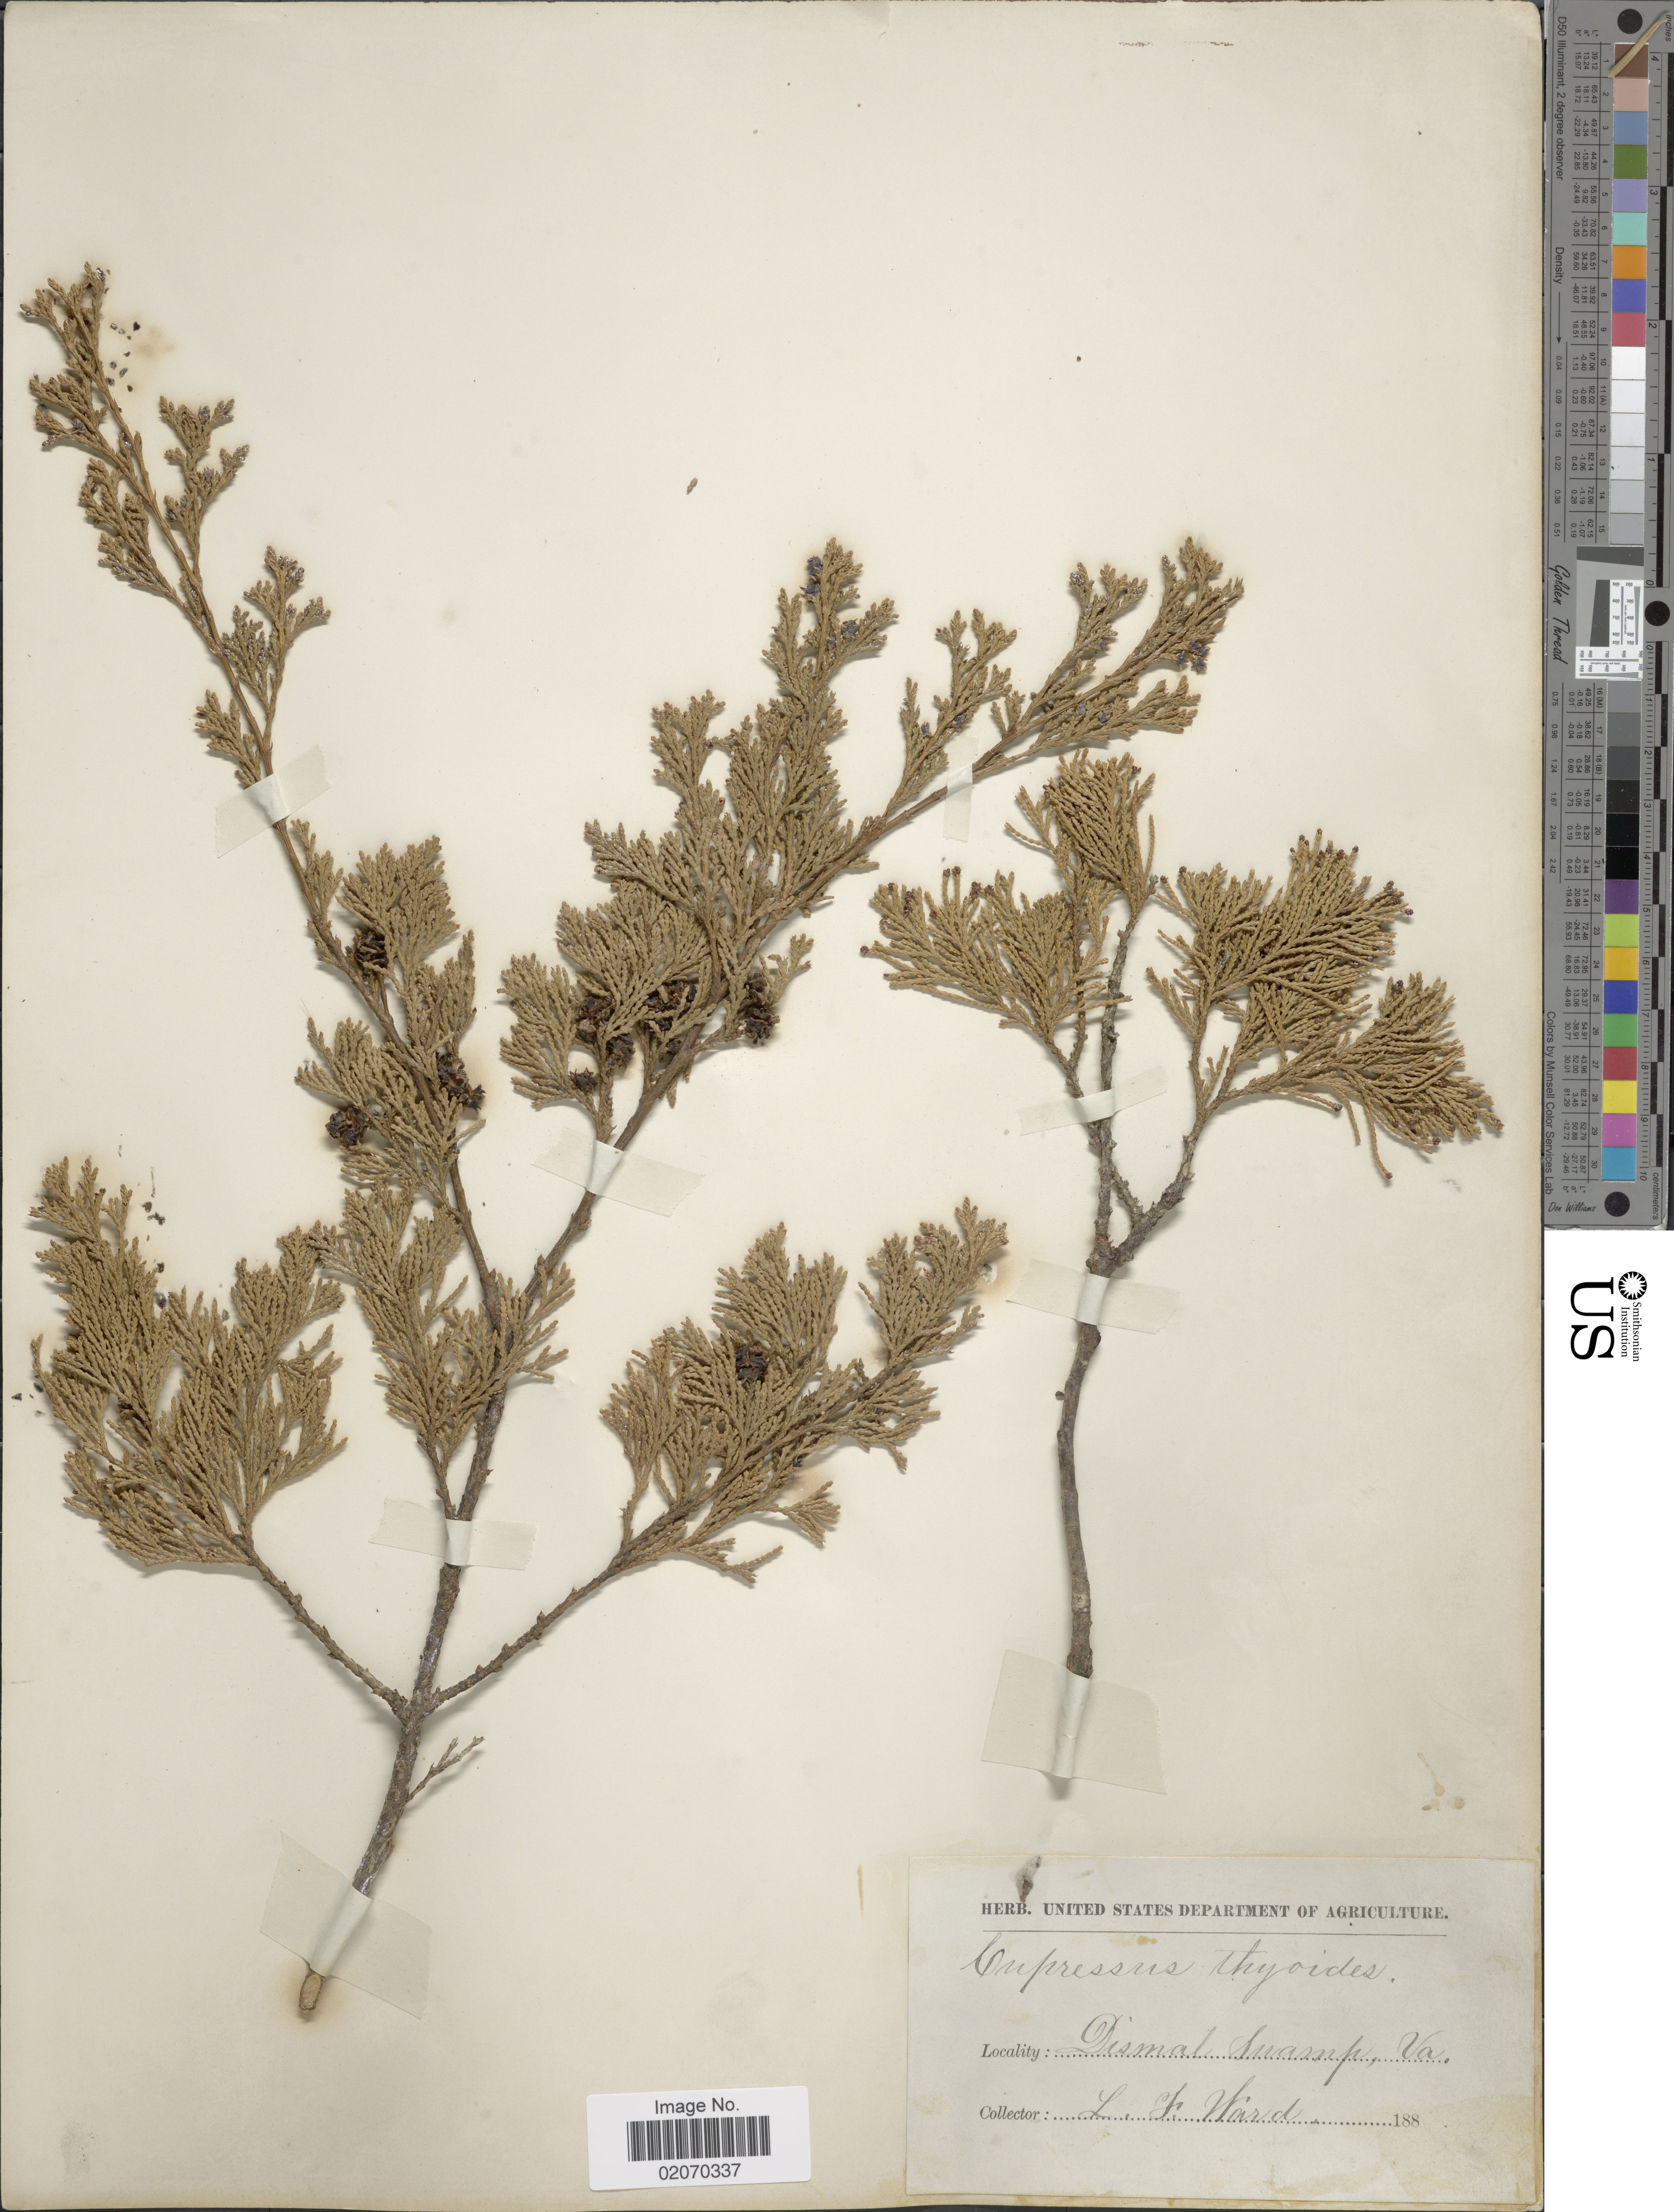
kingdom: Plantae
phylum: Tracheophyta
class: Pinopsida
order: Pinales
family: Cupressaceae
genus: Chamaecyparis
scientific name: Chamaecyparis thyoides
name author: (L.) Britton, Stearns & Poggenb.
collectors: L. Ward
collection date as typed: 188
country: United States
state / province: Virginia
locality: Dismal Swamp